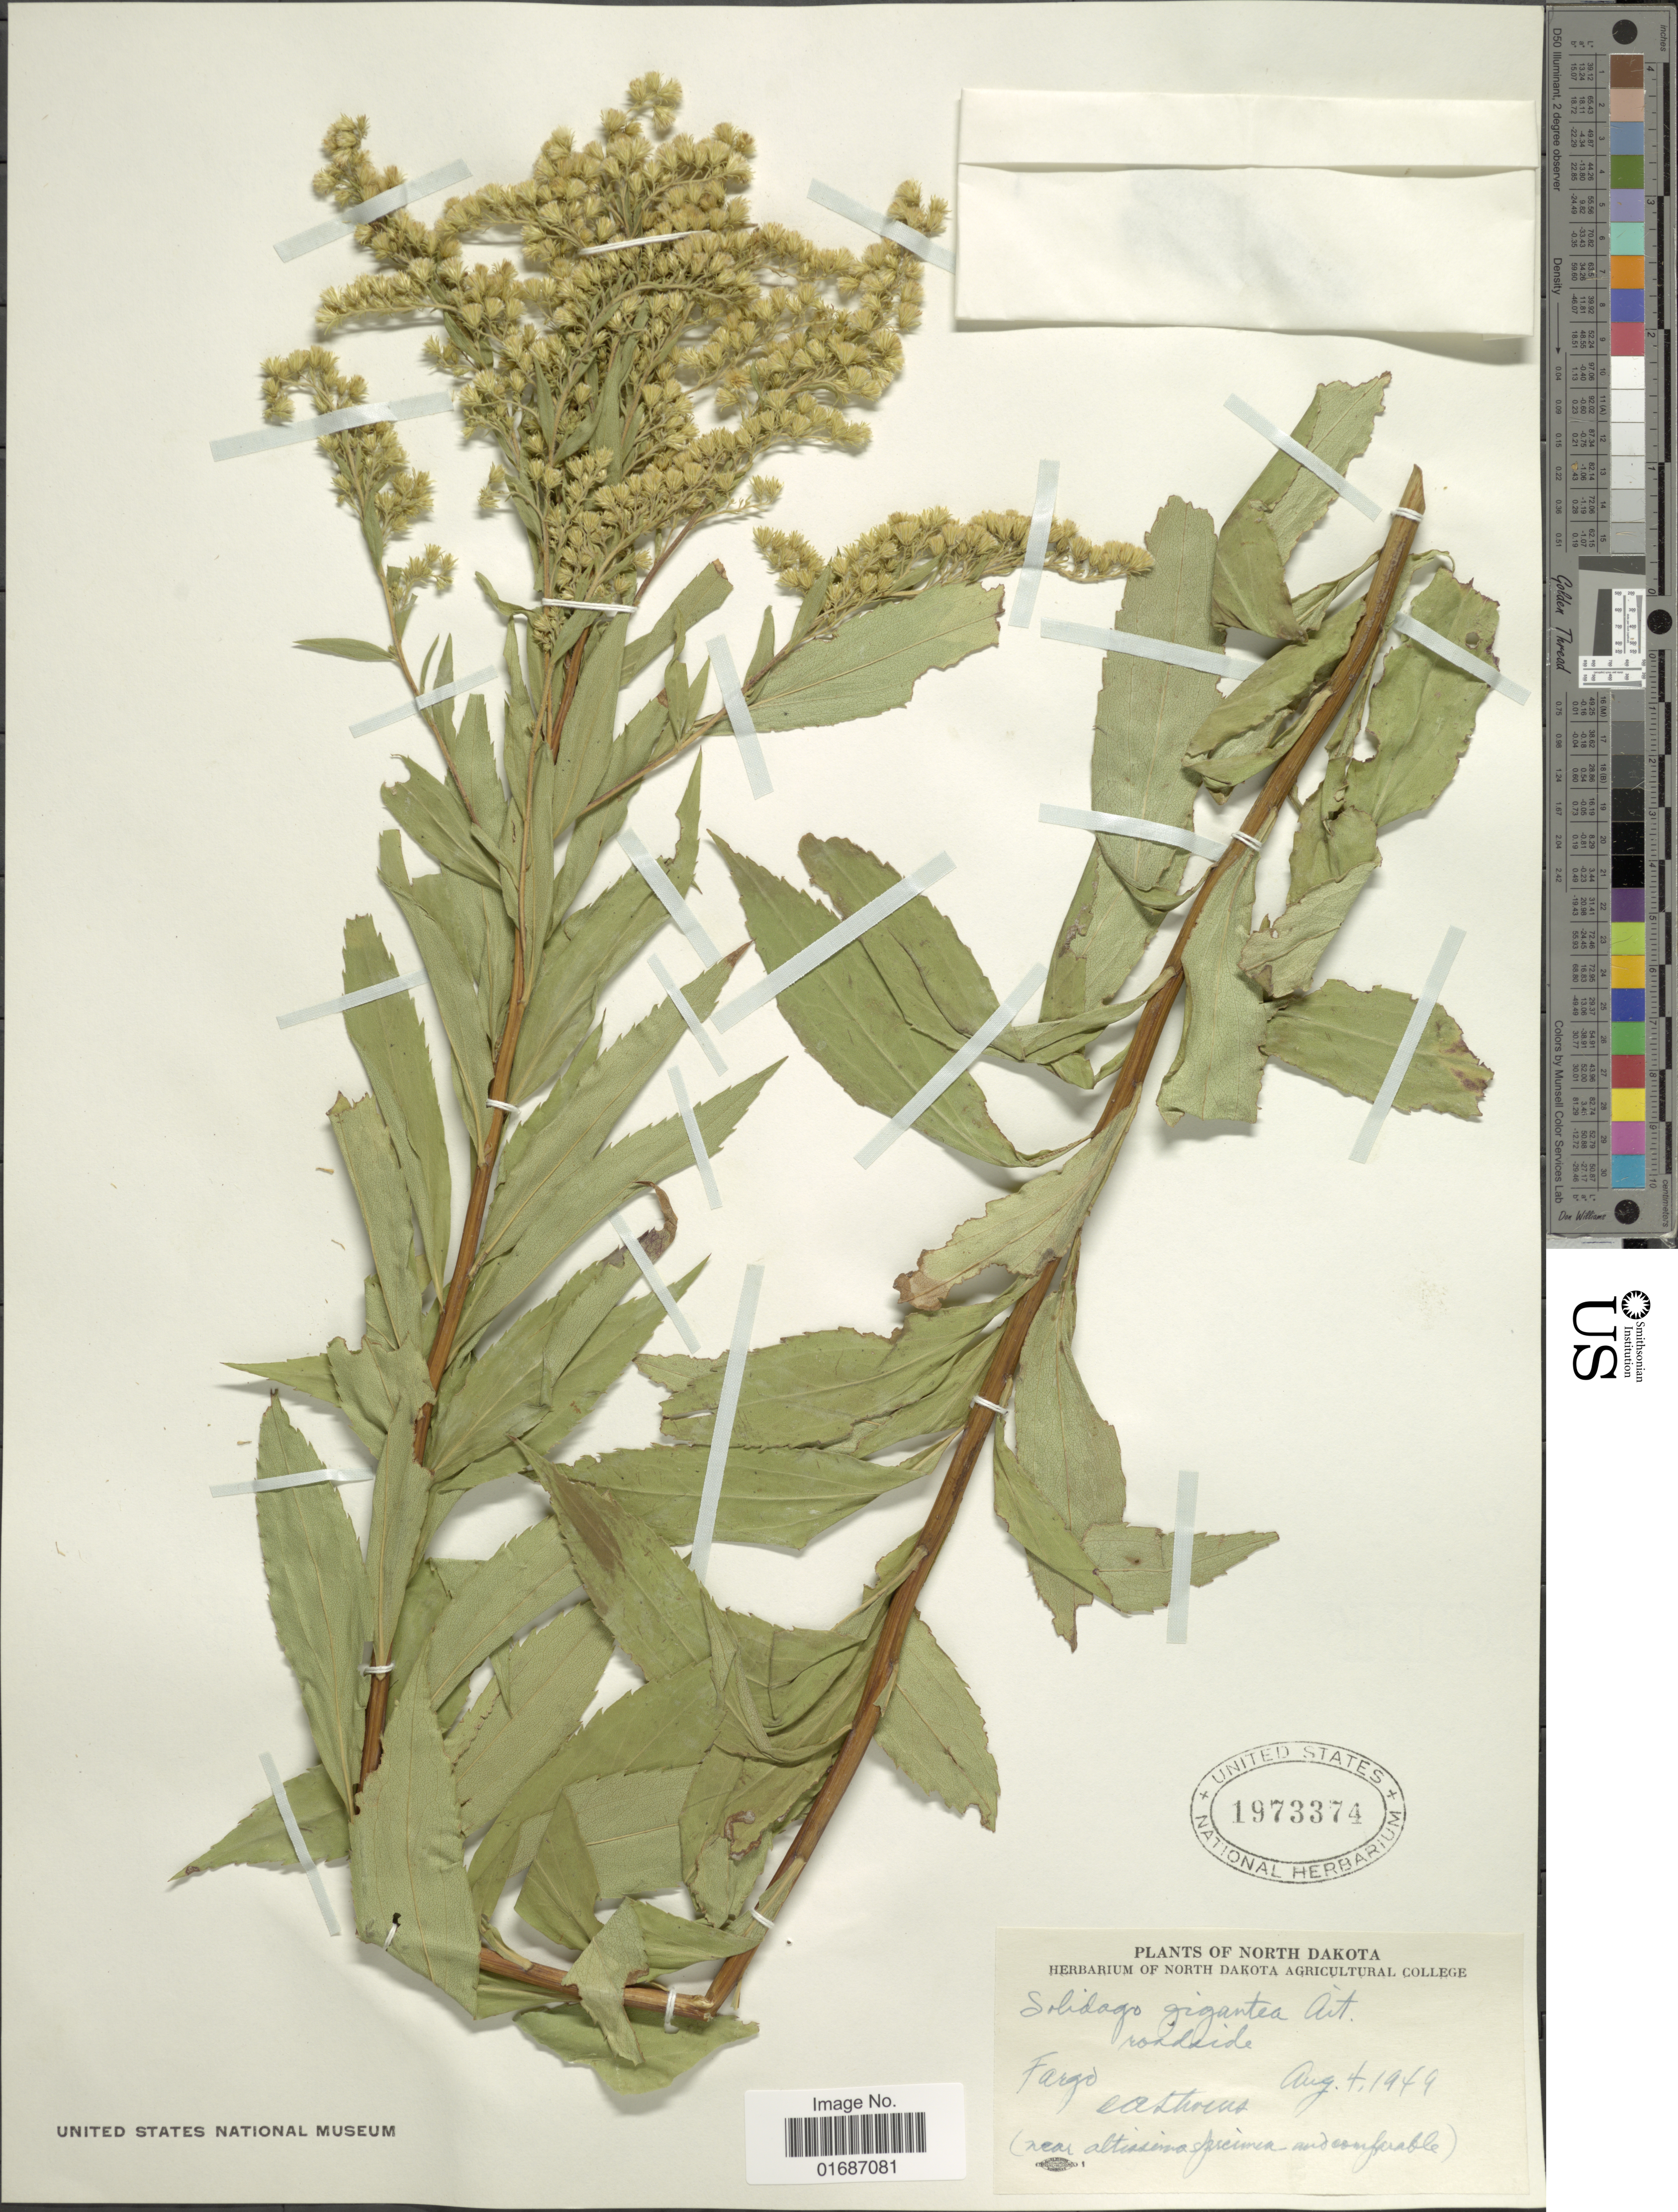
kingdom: Plantae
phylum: Tracheophyta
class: Magnoliopsida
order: Asterales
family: Asteraceae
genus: Solidago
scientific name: Solidago gigantea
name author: Aiton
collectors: ex herb. North Dakota Agricultural College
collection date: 1949-08-04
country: United States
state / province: North Dakota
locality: Fargo, eastome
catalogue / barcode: US 1973374